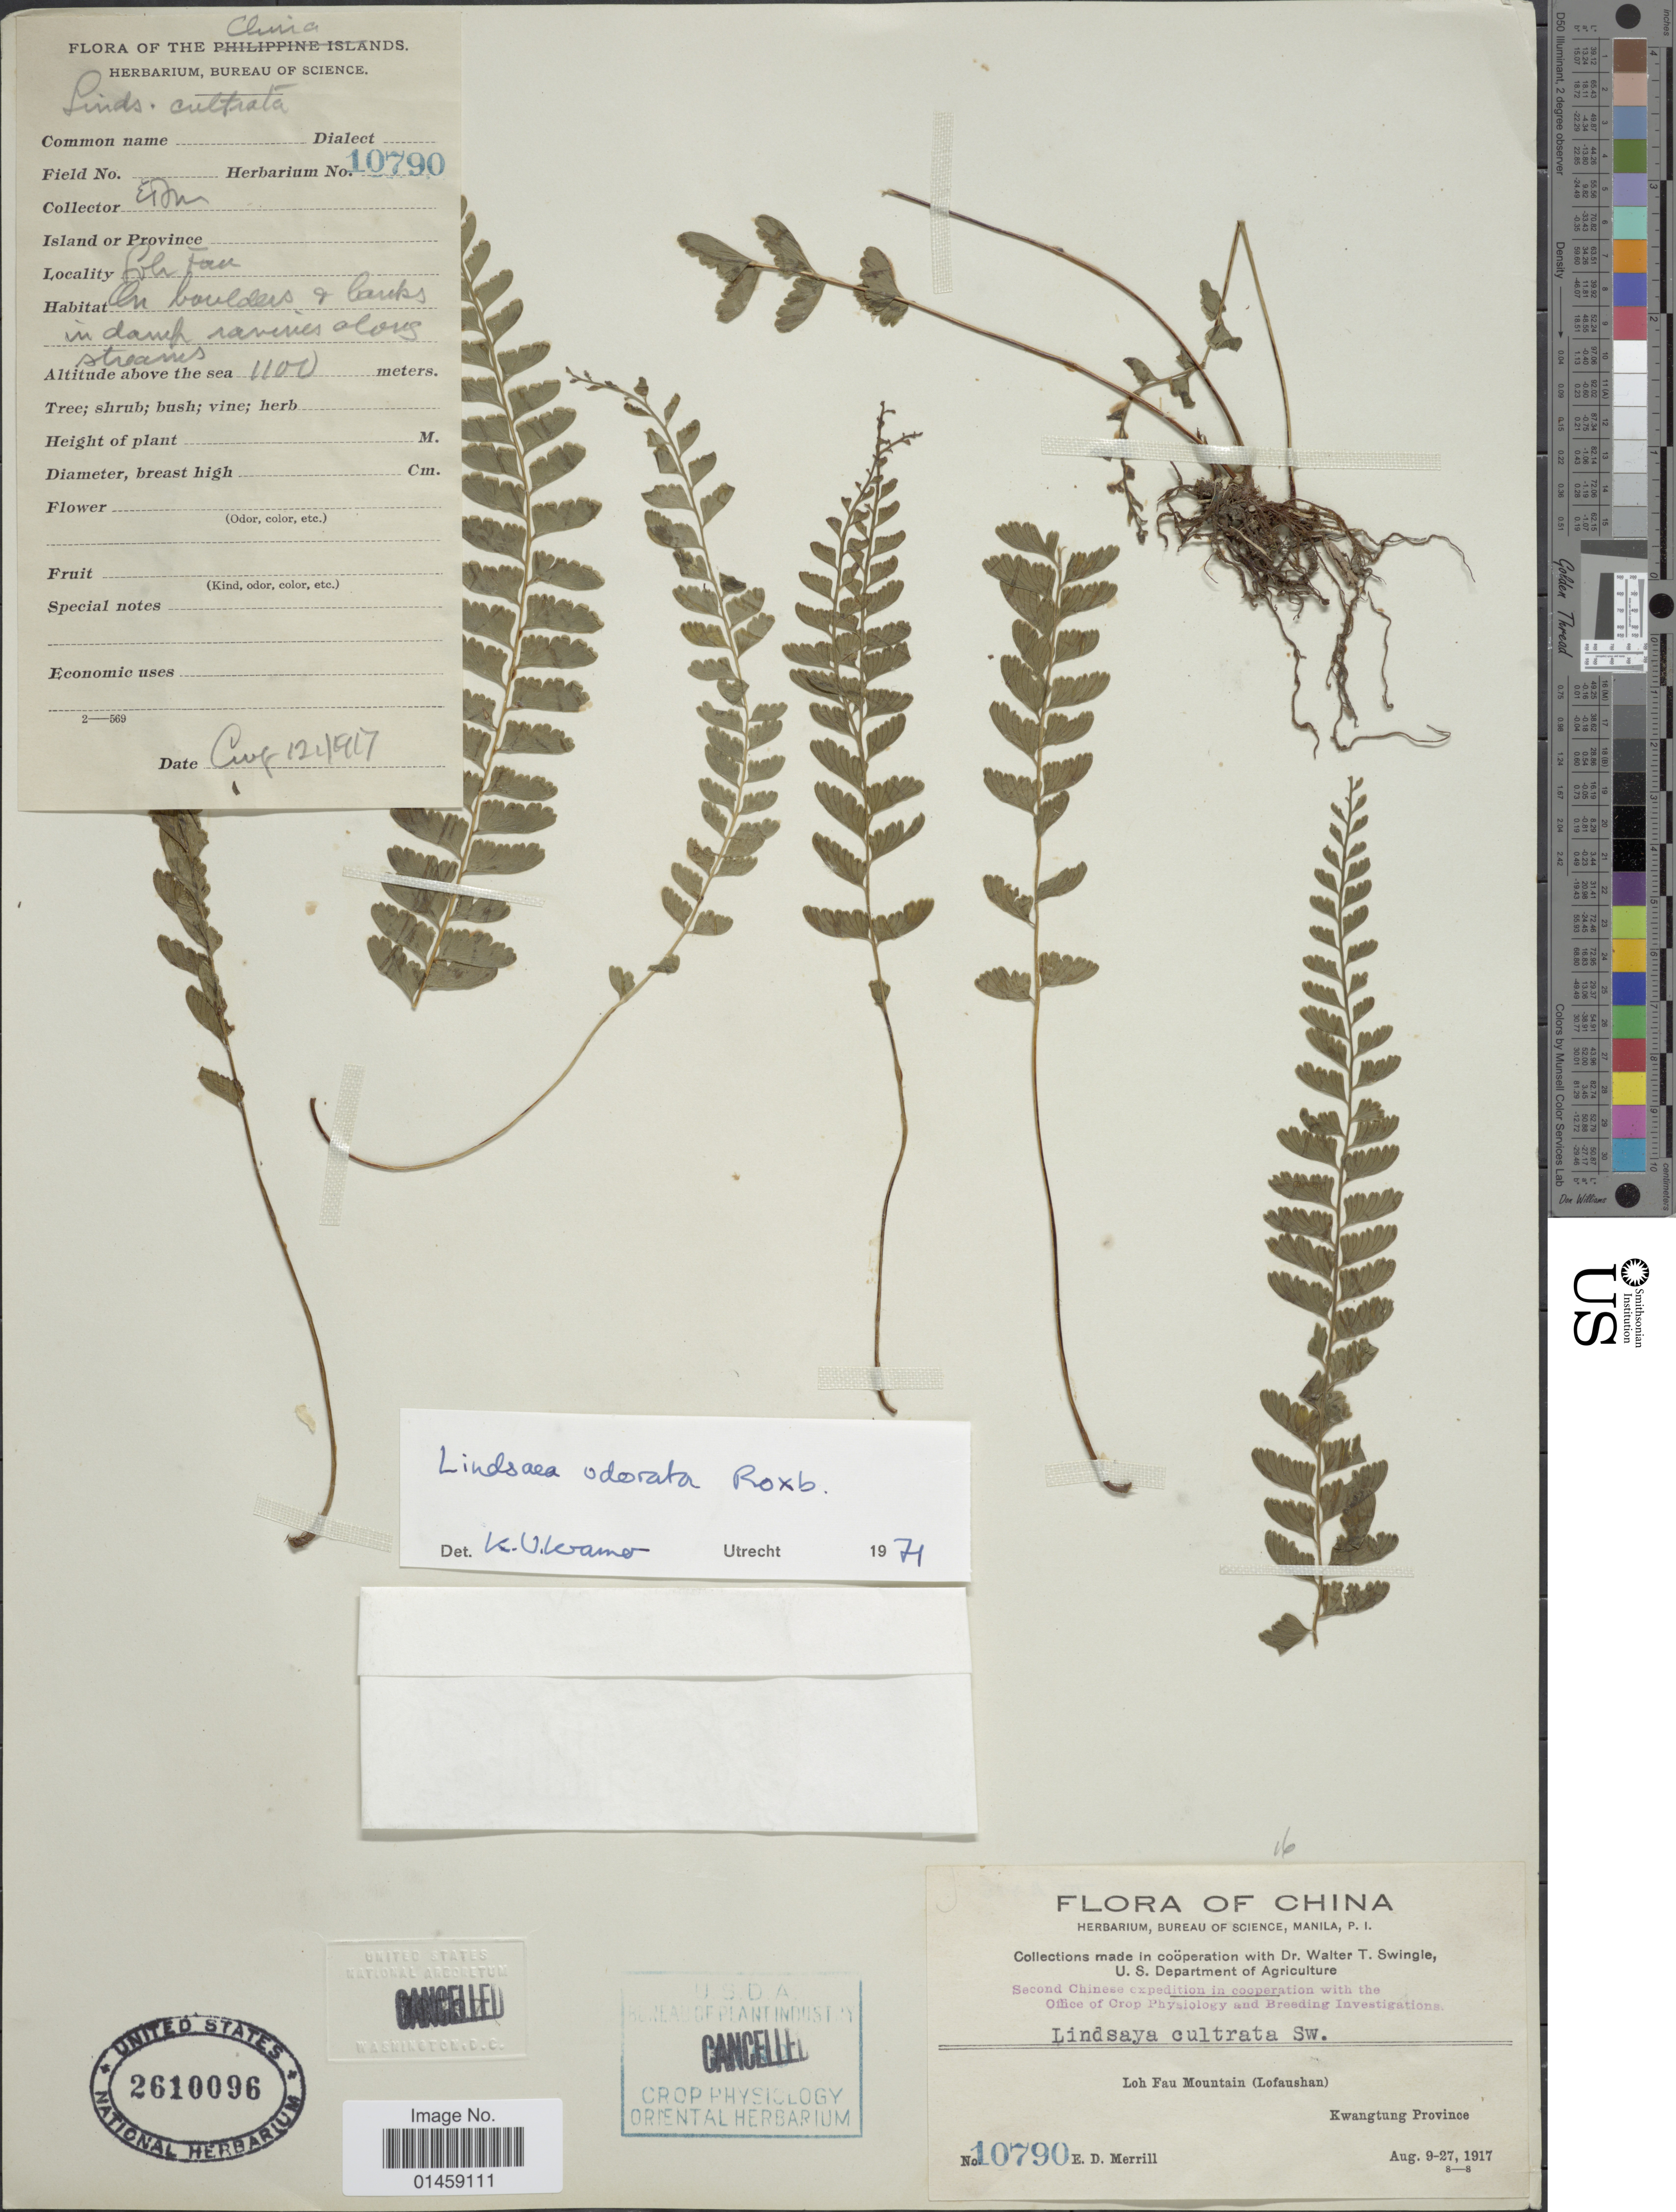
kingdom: Plantae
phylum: Tracheophyta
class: Polypodiopsida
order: Polypodiales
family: Lindsaeaceae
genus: Lindsaea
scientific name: Lindsaea odorata var. odorata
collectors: E. Merrill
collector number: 10790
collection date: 1917-08-12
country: China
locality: China, Loh Fau Mountain ( Lofaushan )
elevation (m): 1100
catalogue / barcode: US 2610096